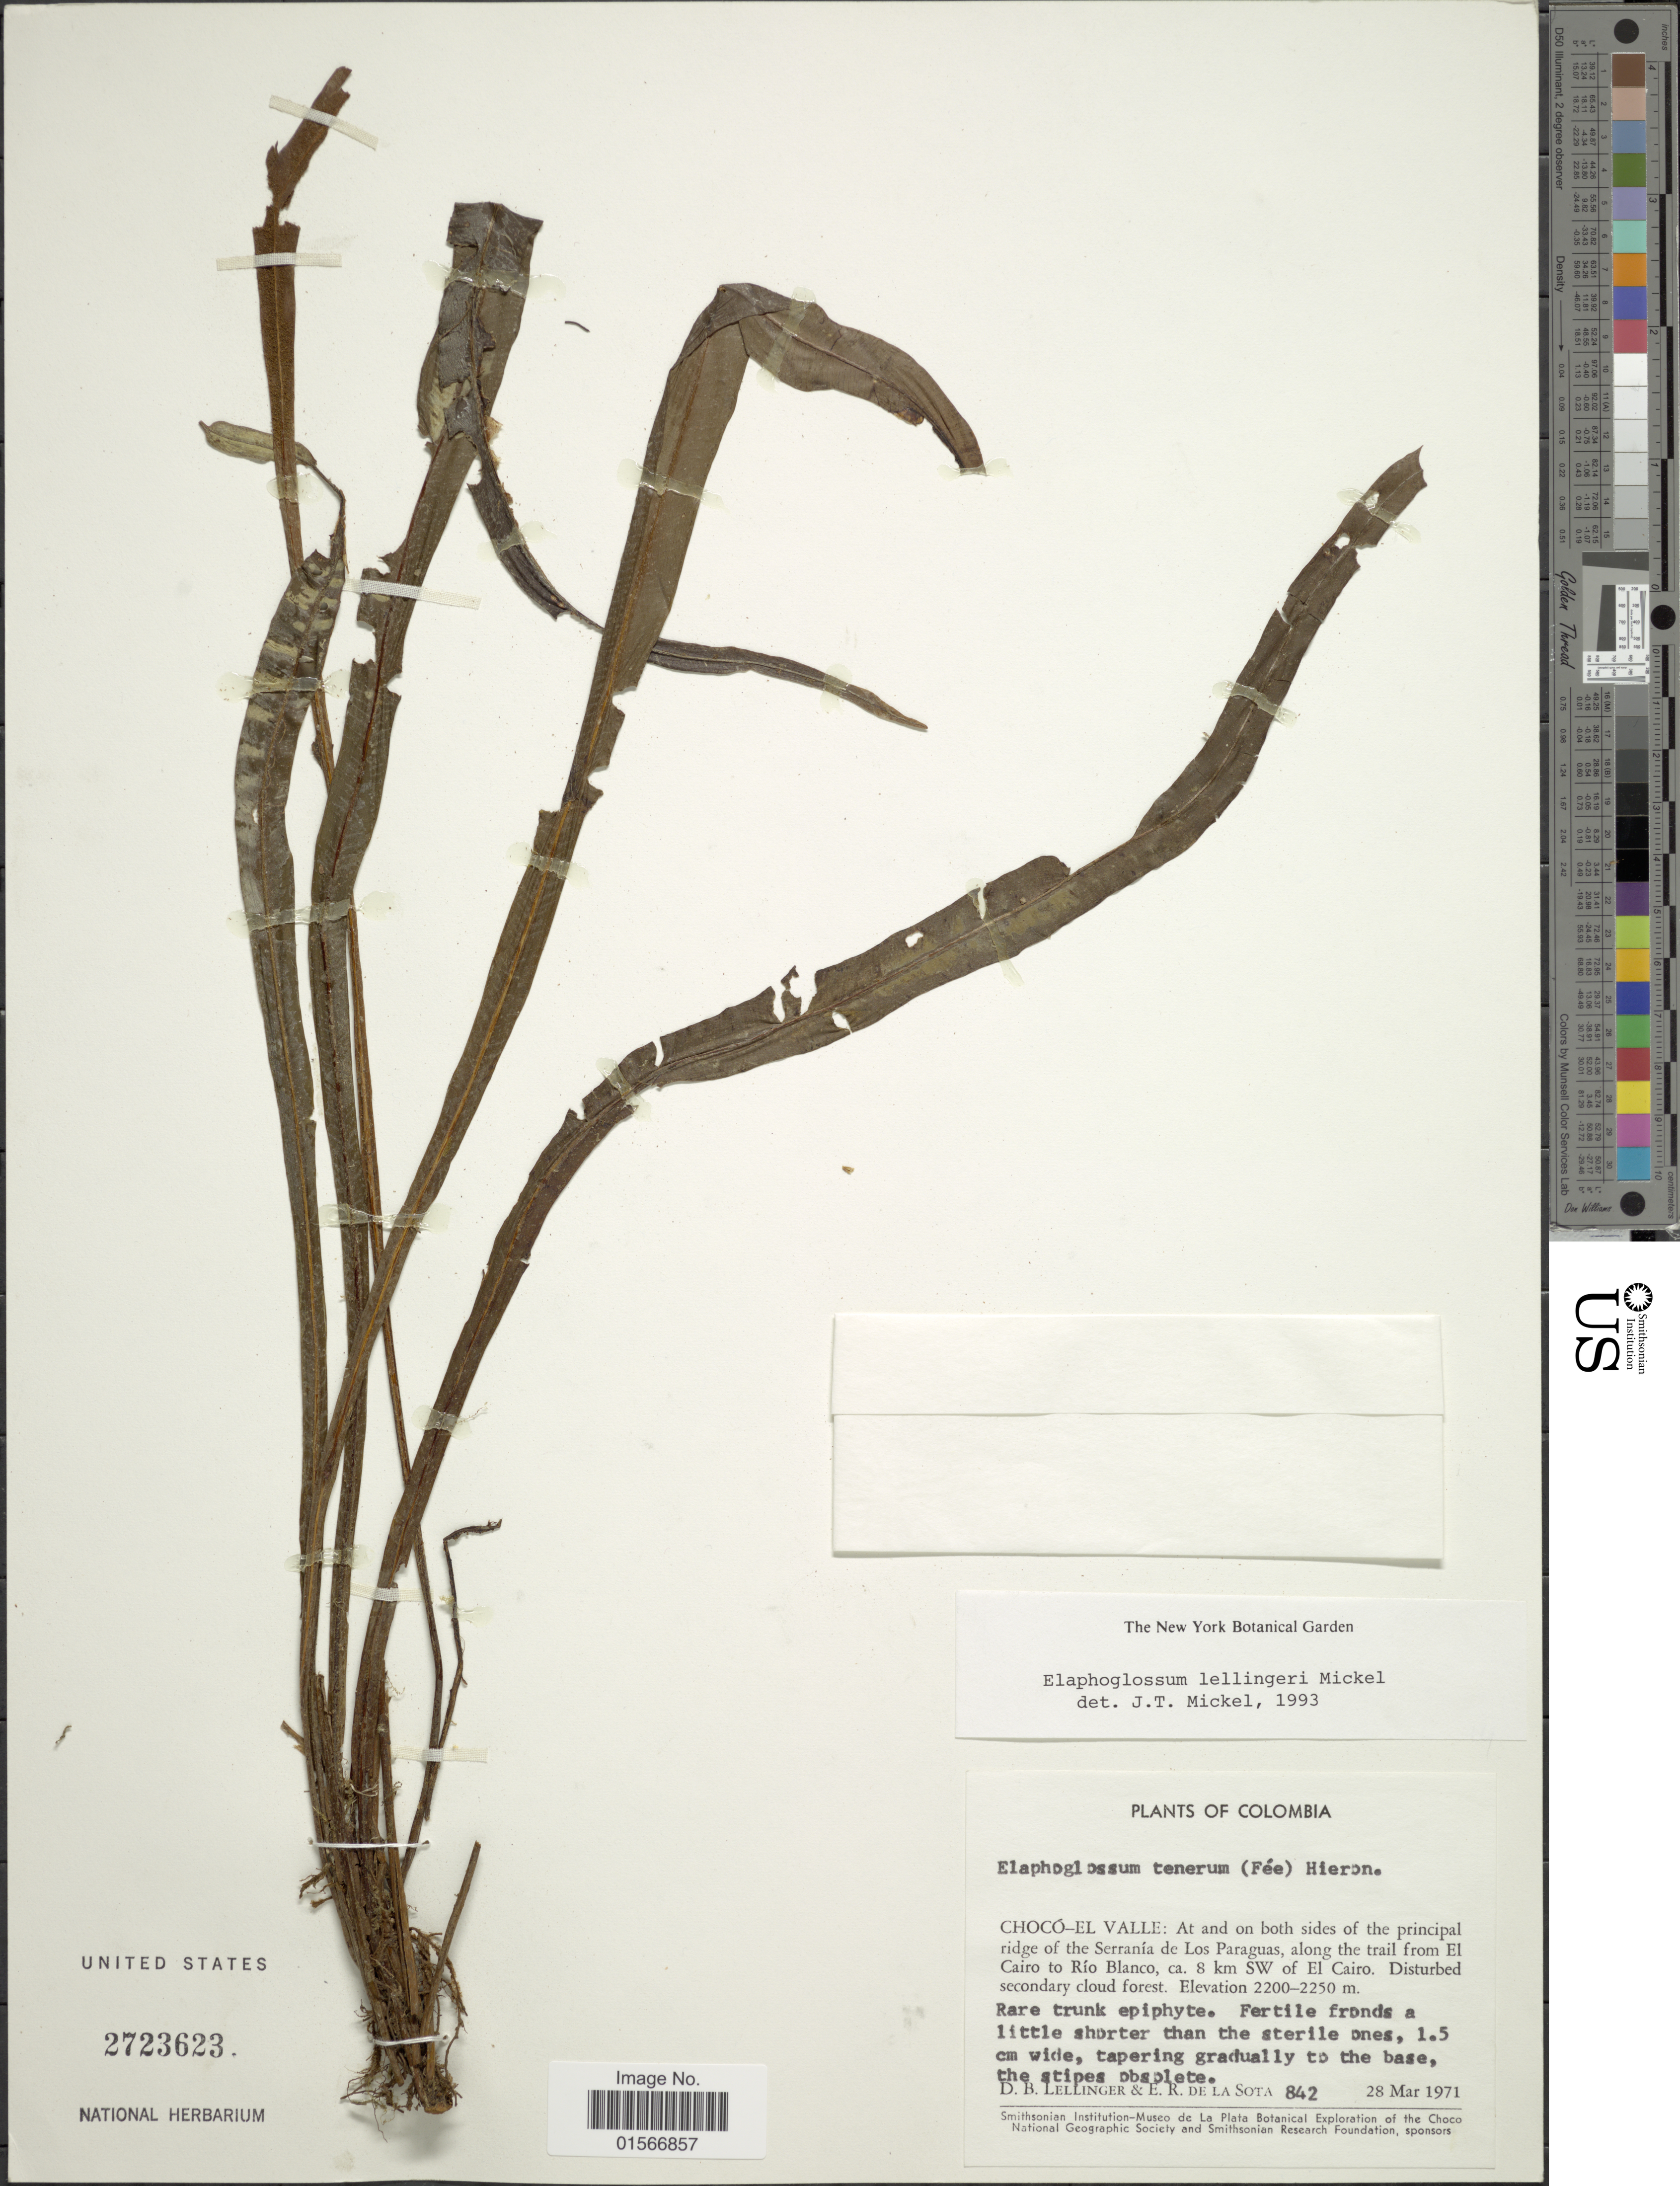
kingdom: Plantae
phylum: Tracheophyta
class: Polypodiopsida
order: Polypodiales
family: Dryopteridaceae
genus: Elaphoglossum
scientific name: Elaphoglossum lellingeri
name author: Mickel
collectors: D. B. Lellinger & E. R. de la Sota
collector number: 842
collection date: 1971-03-28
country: Colombia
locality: Chocó-El Valle: At and on both sides of the principal ridge of the Serranía de Los Paraguas, along the trail from El Cairo to Río Blanco, ca. 8 km SW of El Cairo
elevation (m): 2200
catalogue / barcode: US 2723623